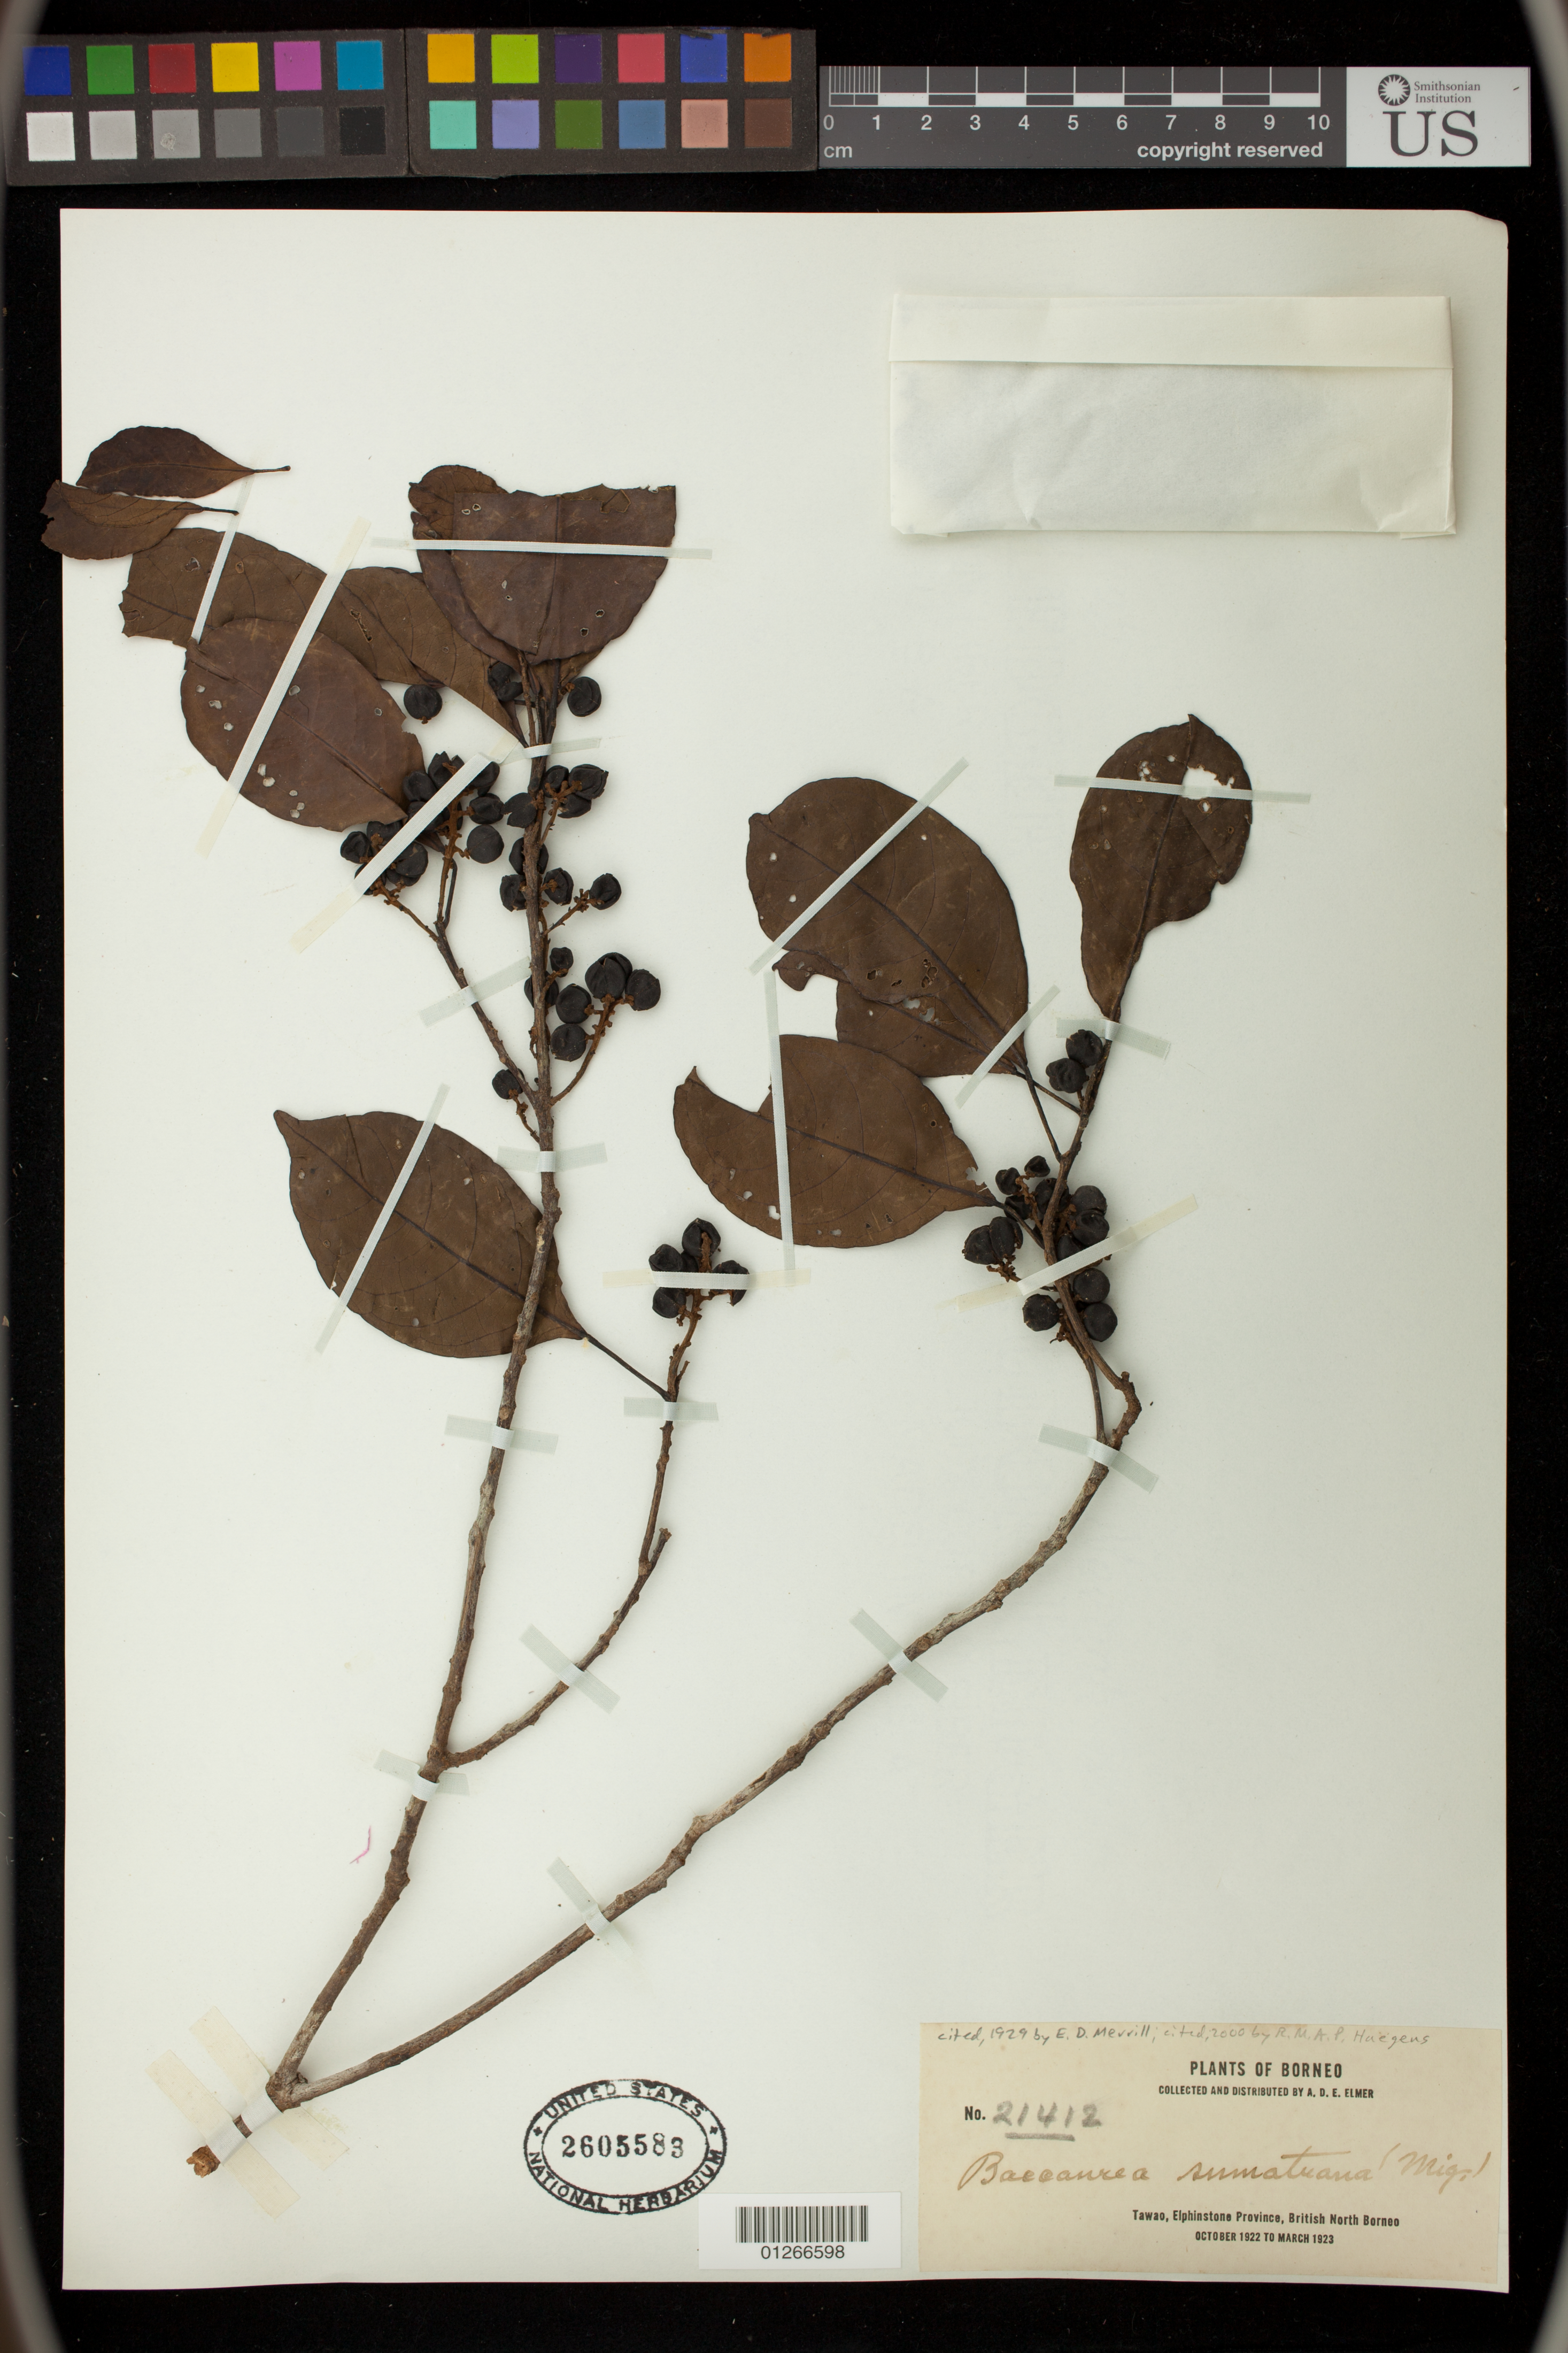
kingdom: Plantae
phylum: Tracheophyta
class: Magnoliopsida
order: Malpighiales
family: Phyllanthaceae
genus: Baccaurea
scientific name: Baccaurea sumatrana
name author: (Miq.) Müll. Arg.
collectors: A. D. E. Elmer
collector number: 21412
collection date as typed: Oct 1922 to -- Mar 1923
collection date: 1922-10/1923-03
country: Malaysia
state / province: Sabah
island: Borneo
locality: Tawao, Elphinstone Province, British North Borneo.